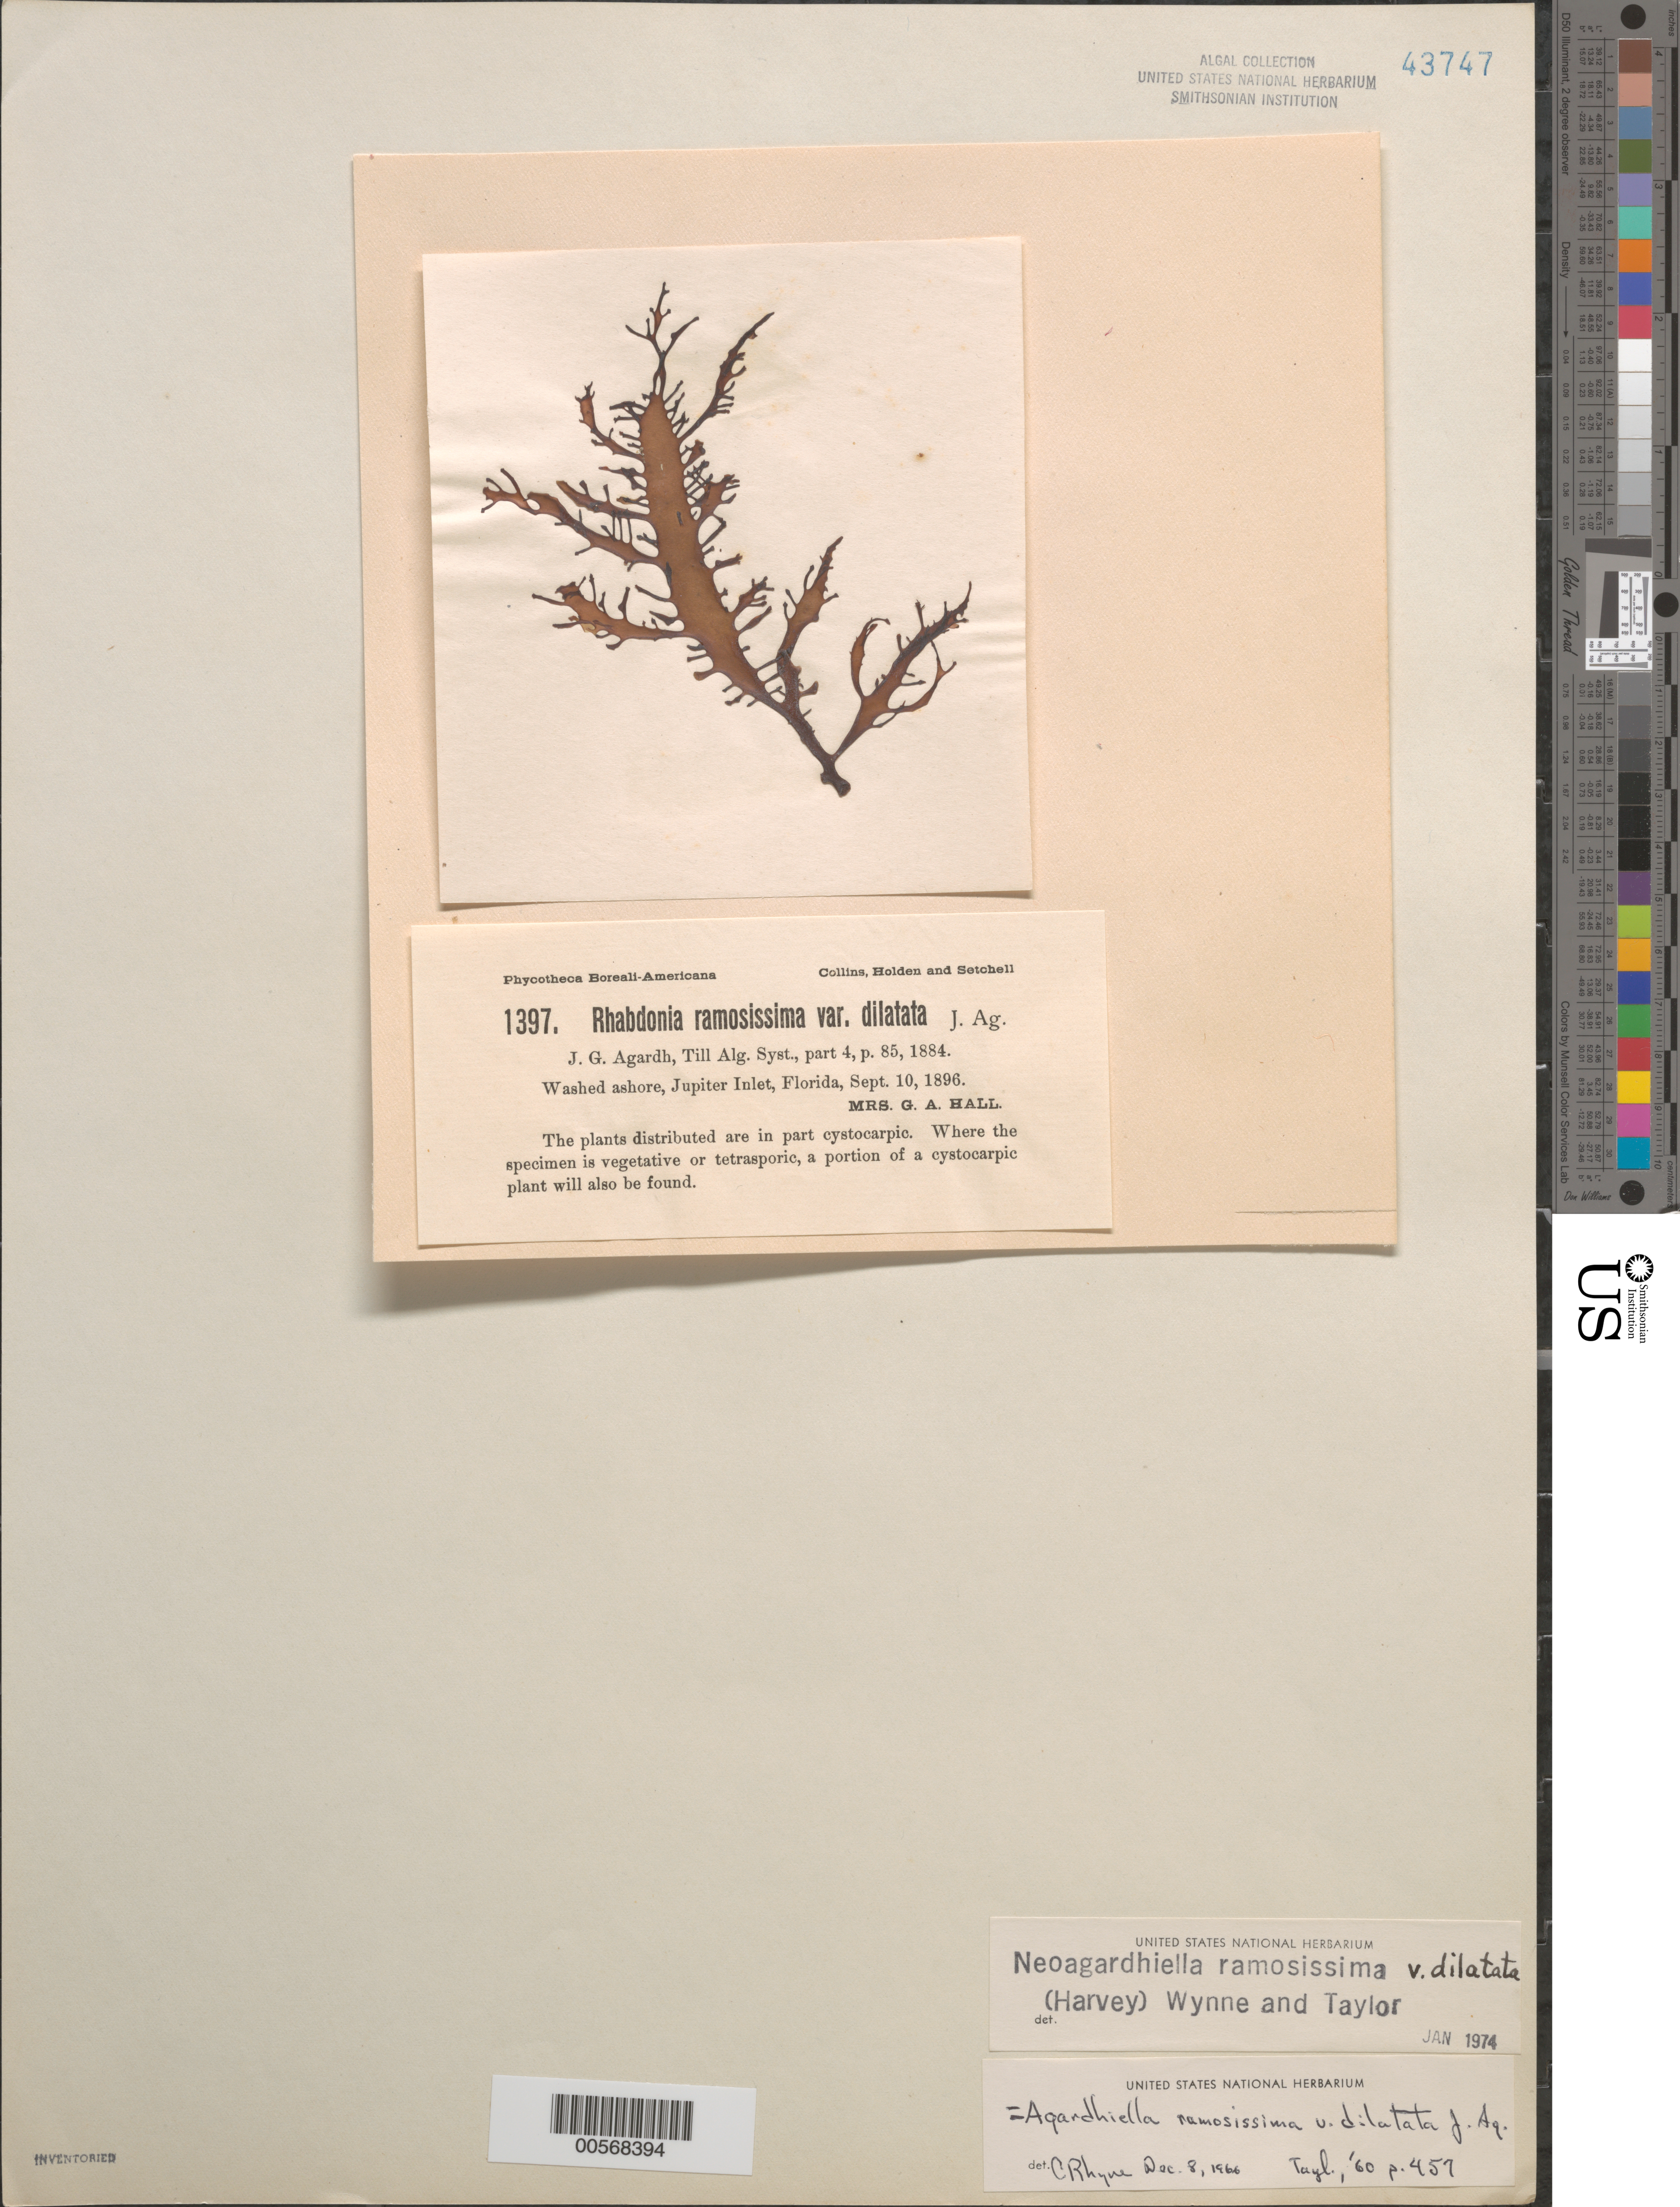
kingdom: Plantae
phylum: Rhodophyta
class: Florideophyceae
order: Gigartinales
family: Solieriaceae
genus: Agardhiella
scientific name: Agardhiella ramosissima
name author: (Harv.) Kylin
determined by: Algae name updating Project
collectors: Mrs. Hall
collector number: PB-A 1397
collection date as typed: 10 Sep 1896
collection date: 1896-09-10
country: United States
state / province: Florida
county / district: Palm Beach County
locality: Jupiter Inlet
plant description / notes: Collins, Holden & Setchell, Phycotheca Boreali-Americana, as Rhabdonia ramosissima v. dilatata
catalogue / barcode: US 43747